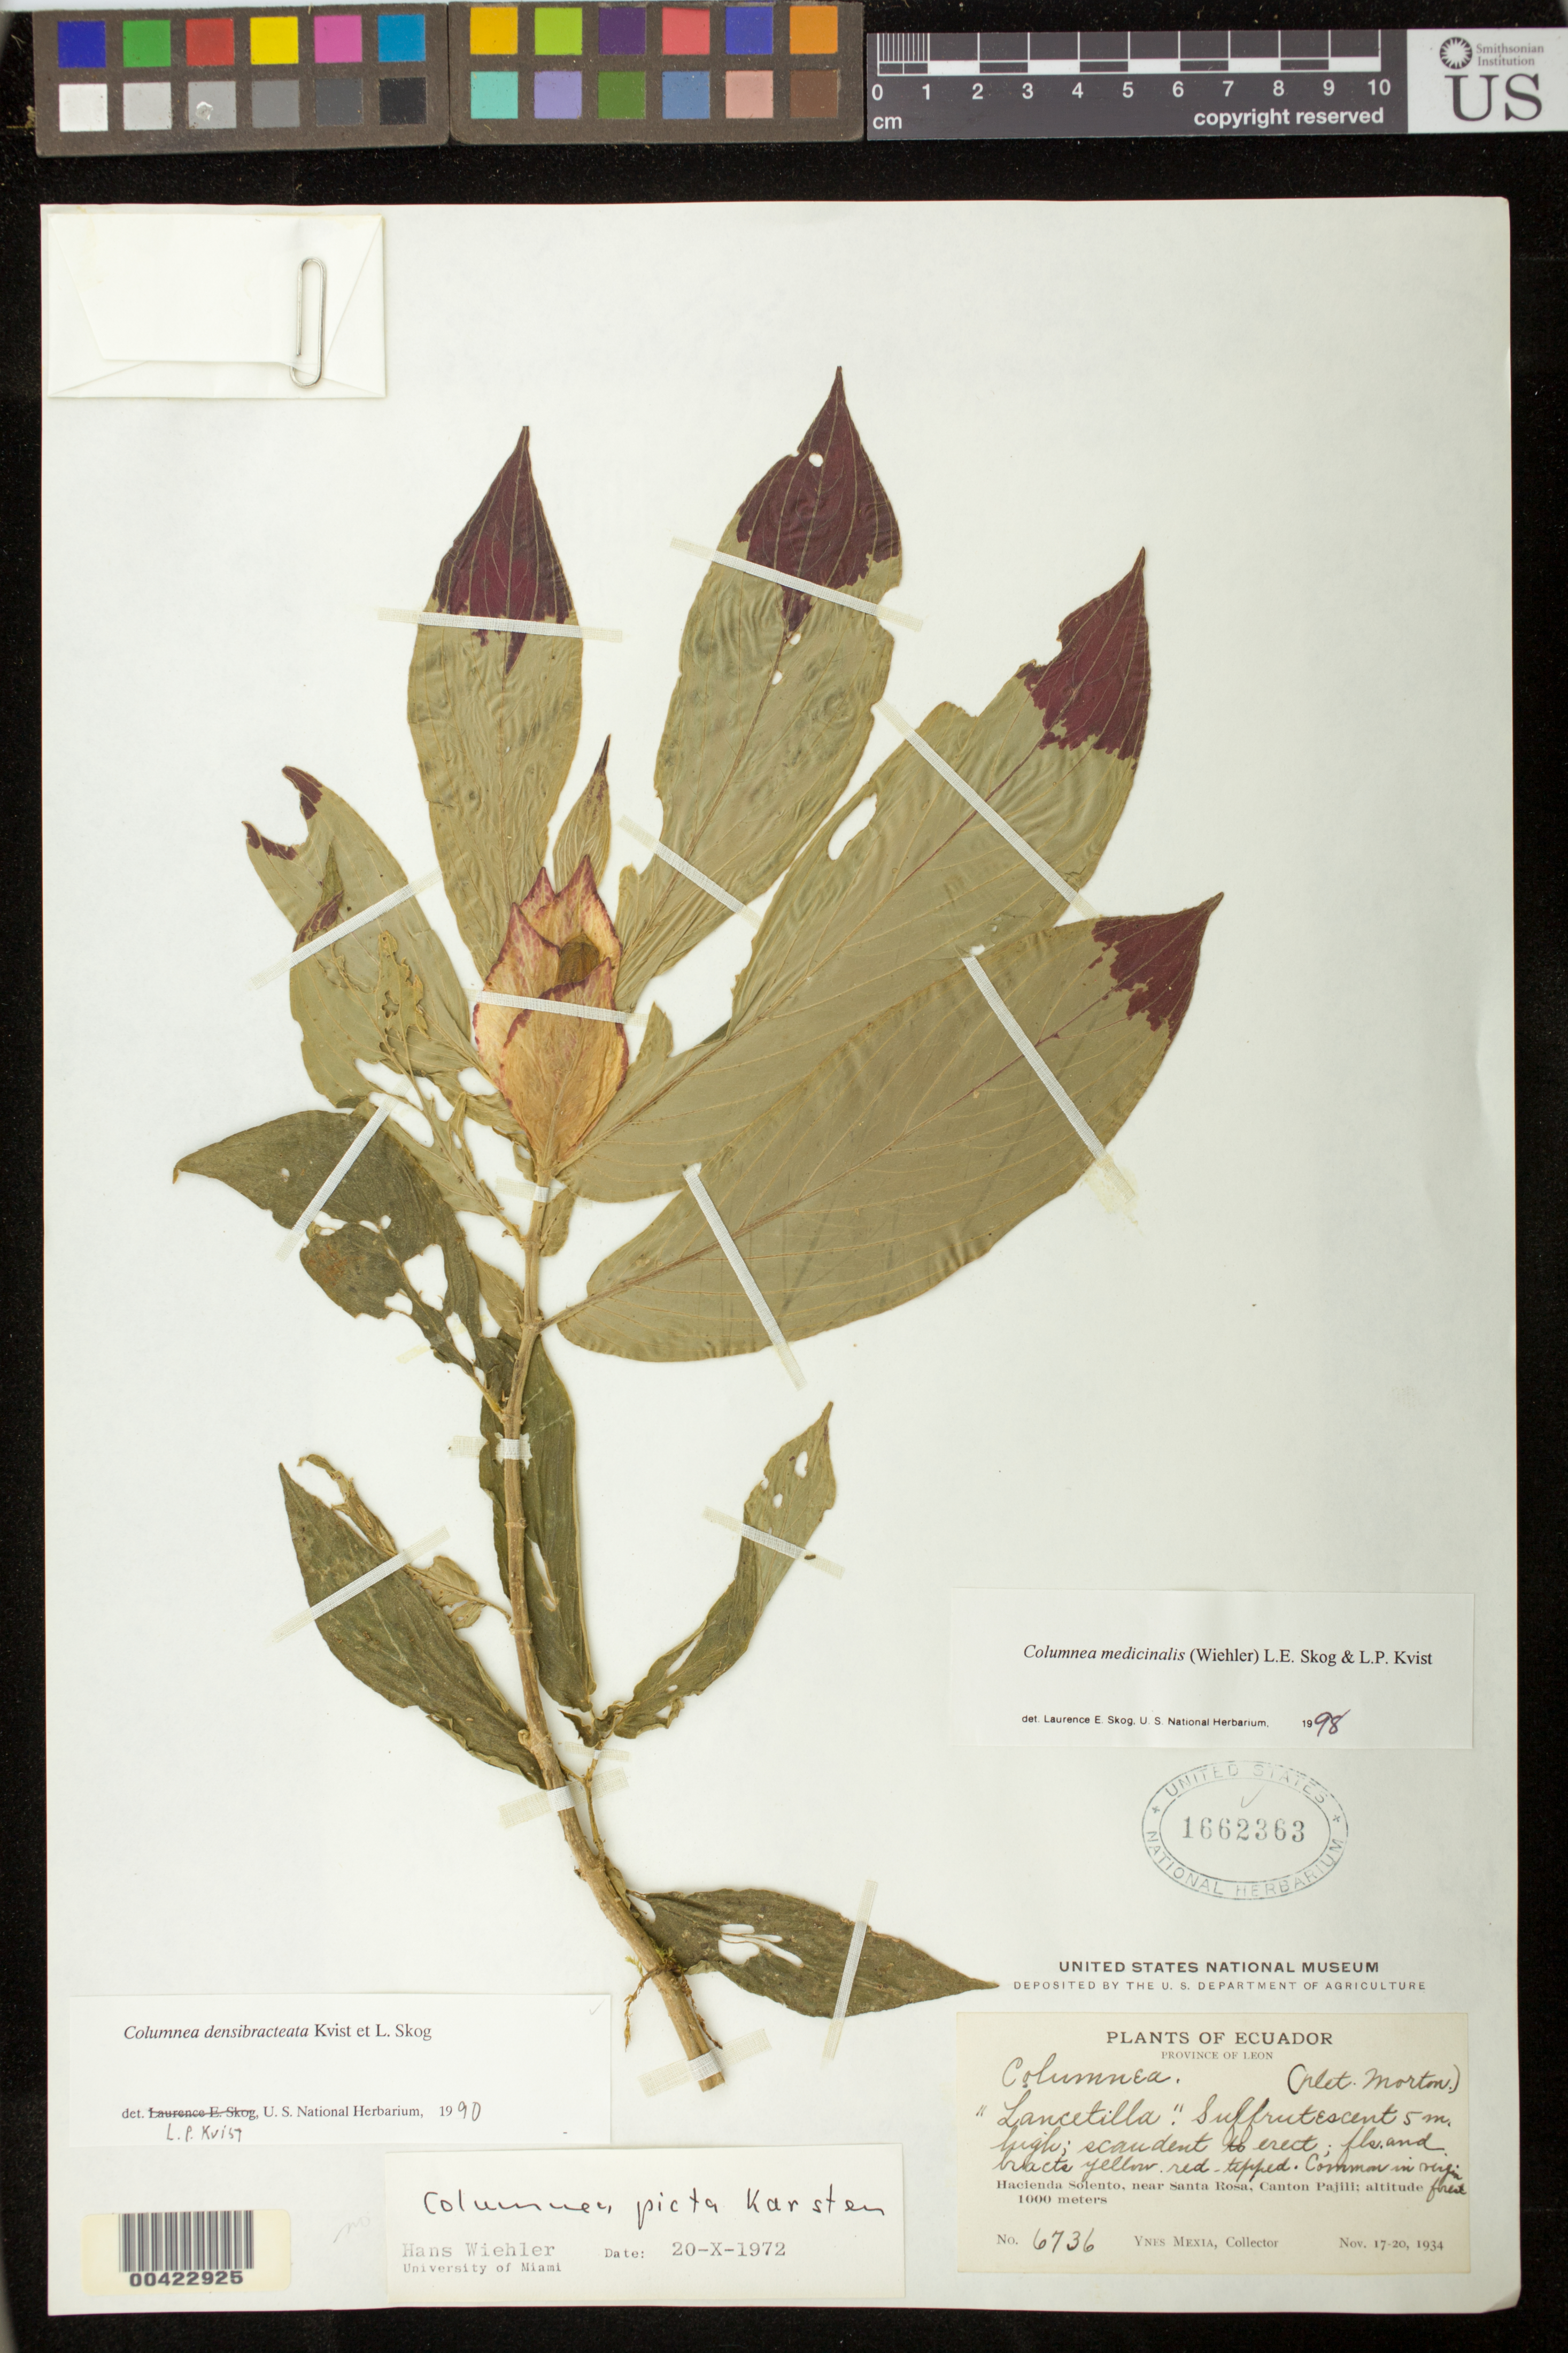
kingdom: Plantae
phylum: Tracheophyta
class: Magnoliopsida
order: Lamiales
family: Gesneriaceae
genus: Columnea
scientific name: Columnea medicinalis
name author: (Wiehler) L.E. Skog & L.P. Kvist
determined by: Skog, Laurence E.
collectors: Y. Mexia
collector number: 6736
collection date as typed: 17-20 Nov 1934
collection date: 1934-11-17/1934-11-20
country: Ecuador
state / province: Cotopaxi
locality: ("Leon.") Near Santa Rosa, Canton Pajili, Leon former Cotopaxi; Hacienda Solento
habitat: Virgin forest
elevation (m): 1000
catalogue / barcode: US 1662363